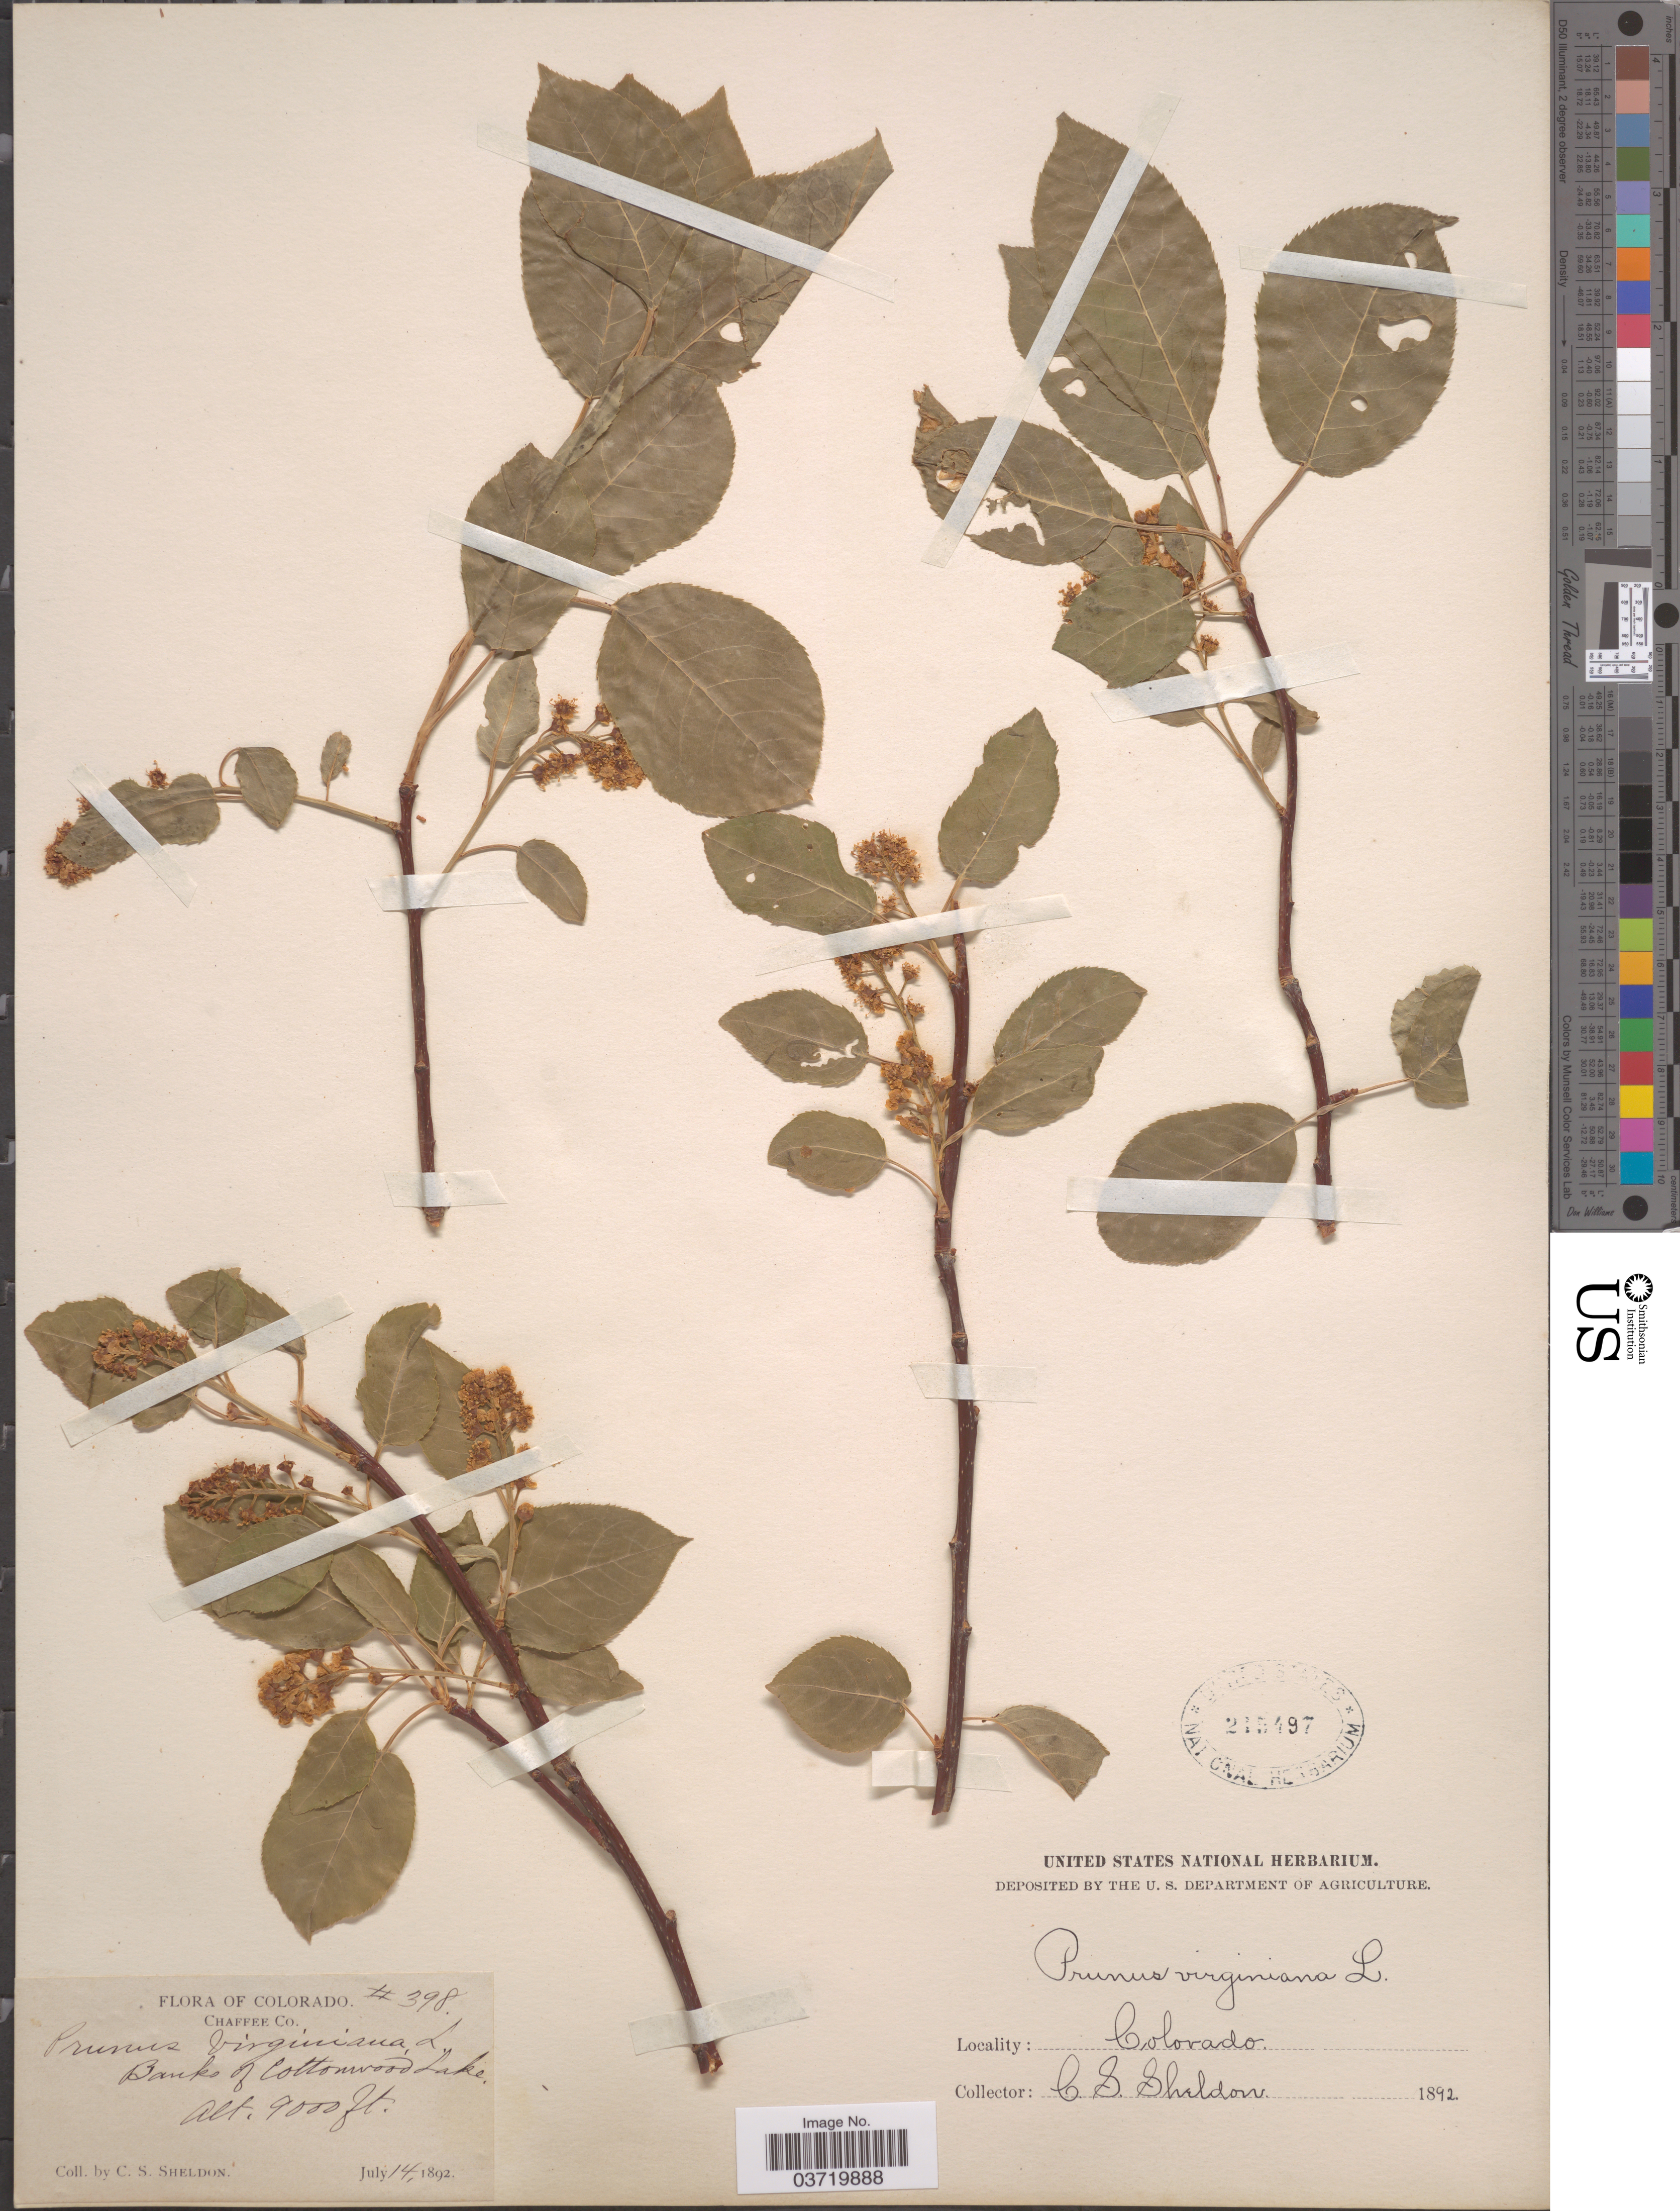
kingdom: Plantae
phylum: Tracheophyta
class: Magnoliopsida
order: Rosales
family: Rosaceae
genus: Prunus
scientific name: Prunus virginiana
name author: L.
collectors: C. S. Sheldon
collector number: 398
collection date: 1892-07-14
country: United States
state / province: Colorado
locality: Chaffee Co. Banks of Cottonwood Lake.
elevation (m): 2743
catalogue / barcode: US 215497